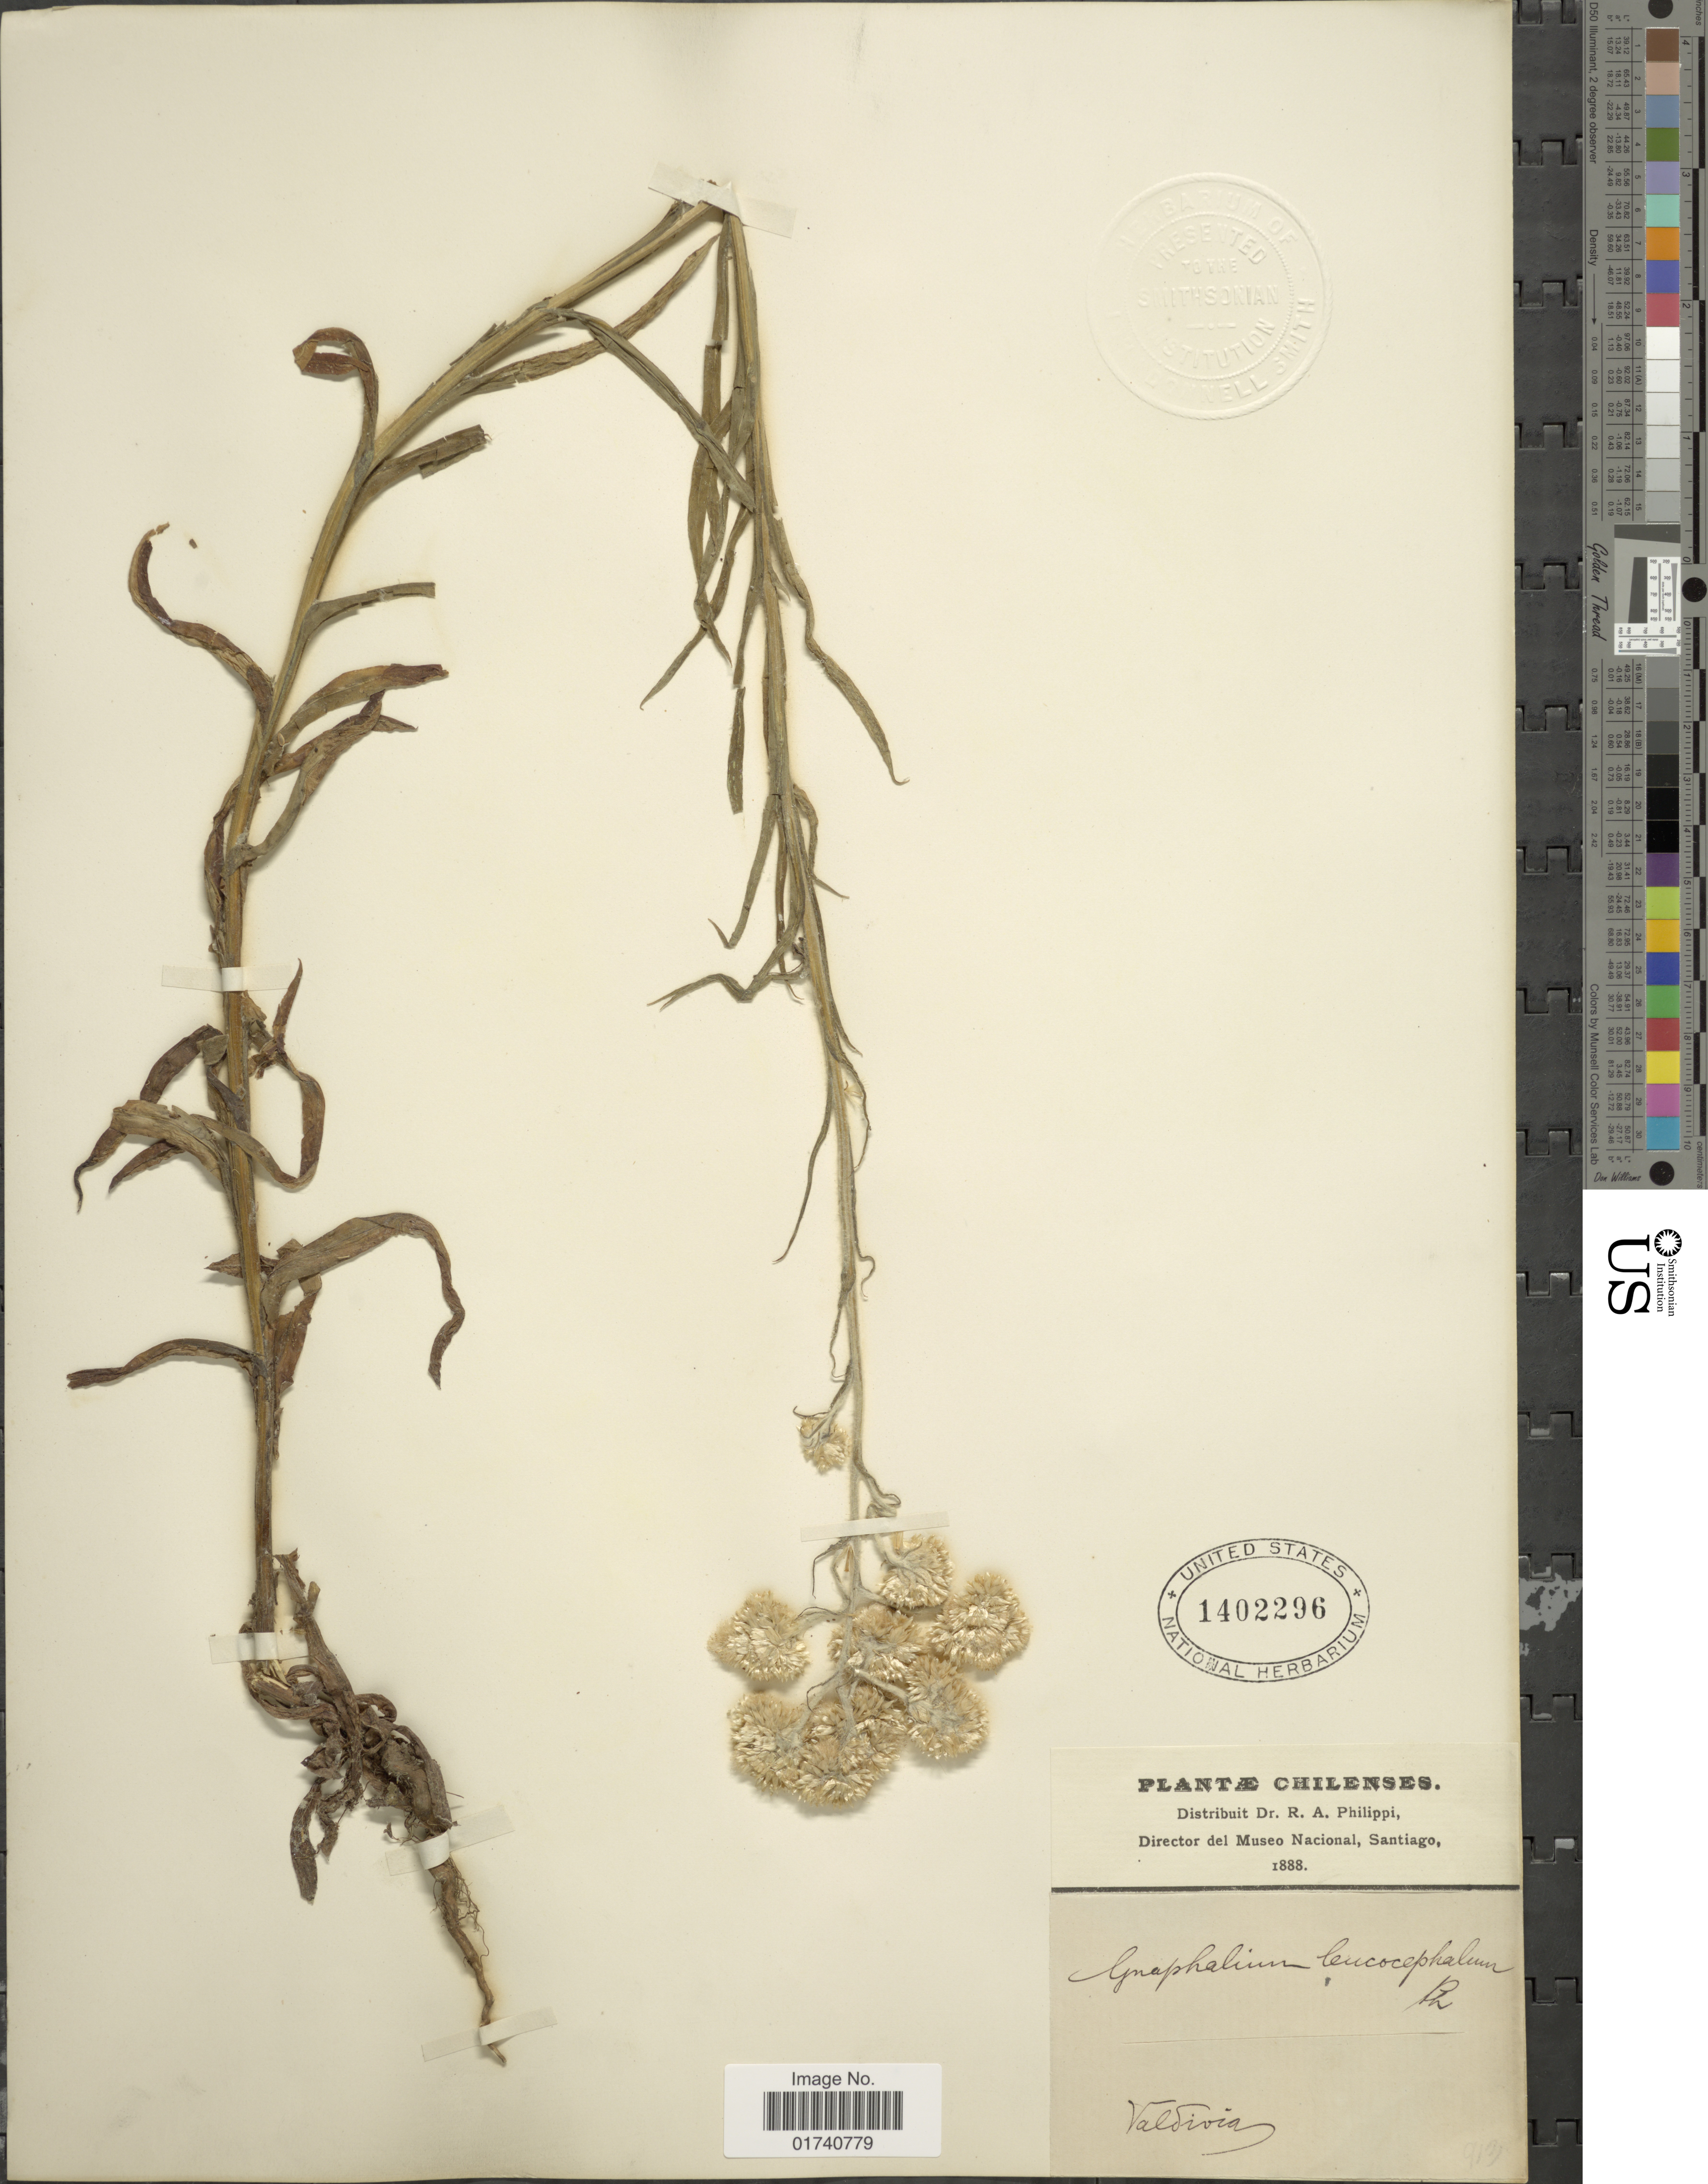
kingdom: Plantae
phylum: Tracheophyta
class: Magnoliopsida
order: Asterales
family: Asteraceae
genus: Pseudognaphalium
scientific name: Pseudognaphalium leucocephalum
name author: (A. Gray) Anderb.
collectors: R. A. Philippi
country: Chile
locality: Valdivia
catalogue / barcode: US 1402296